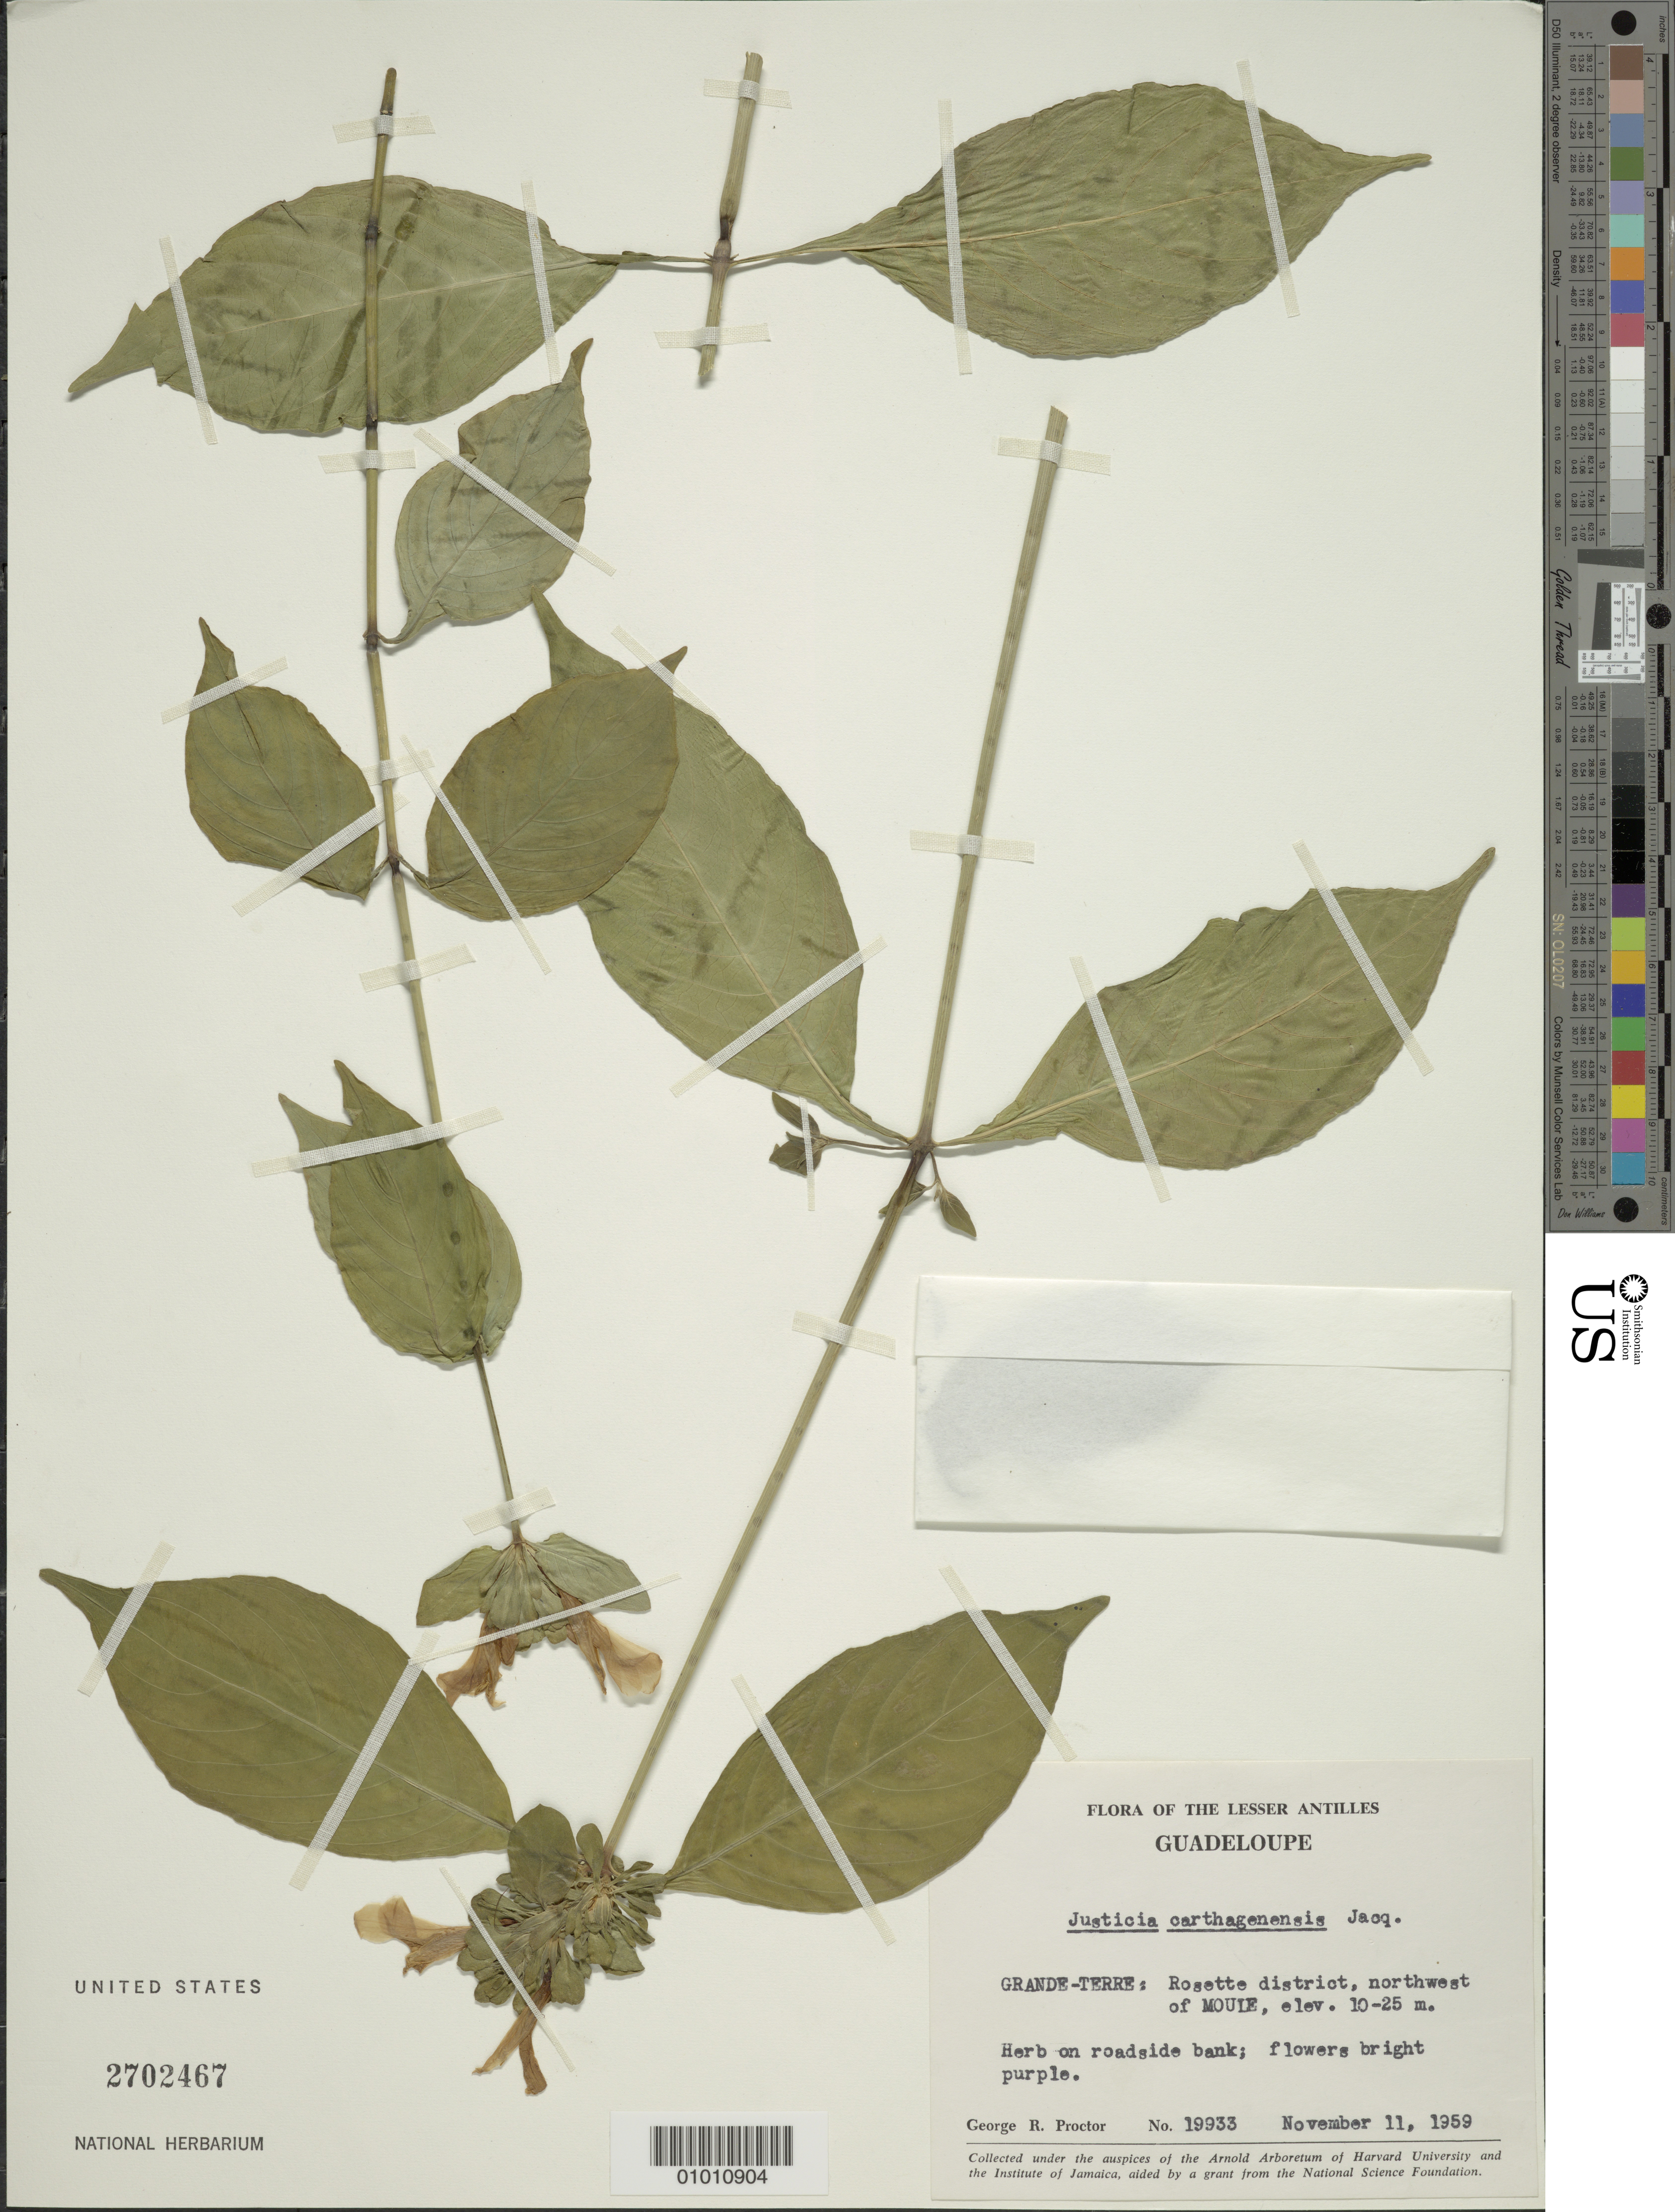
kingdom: Plantae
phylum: Tracheophyta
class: Magnoliopsida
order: Lamiales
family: Acanthaceae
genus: Justicia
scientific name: Justicia carthaginensis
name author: Jacq.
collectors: G. R. Proctor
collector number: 19933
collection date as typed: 11 Nov 1959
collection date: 1959-11-11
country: Guadeloupe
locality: Grande Terre, Rosette District, northwest of Moule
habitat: On roadside bank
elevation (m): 10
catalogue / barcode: US 2702467